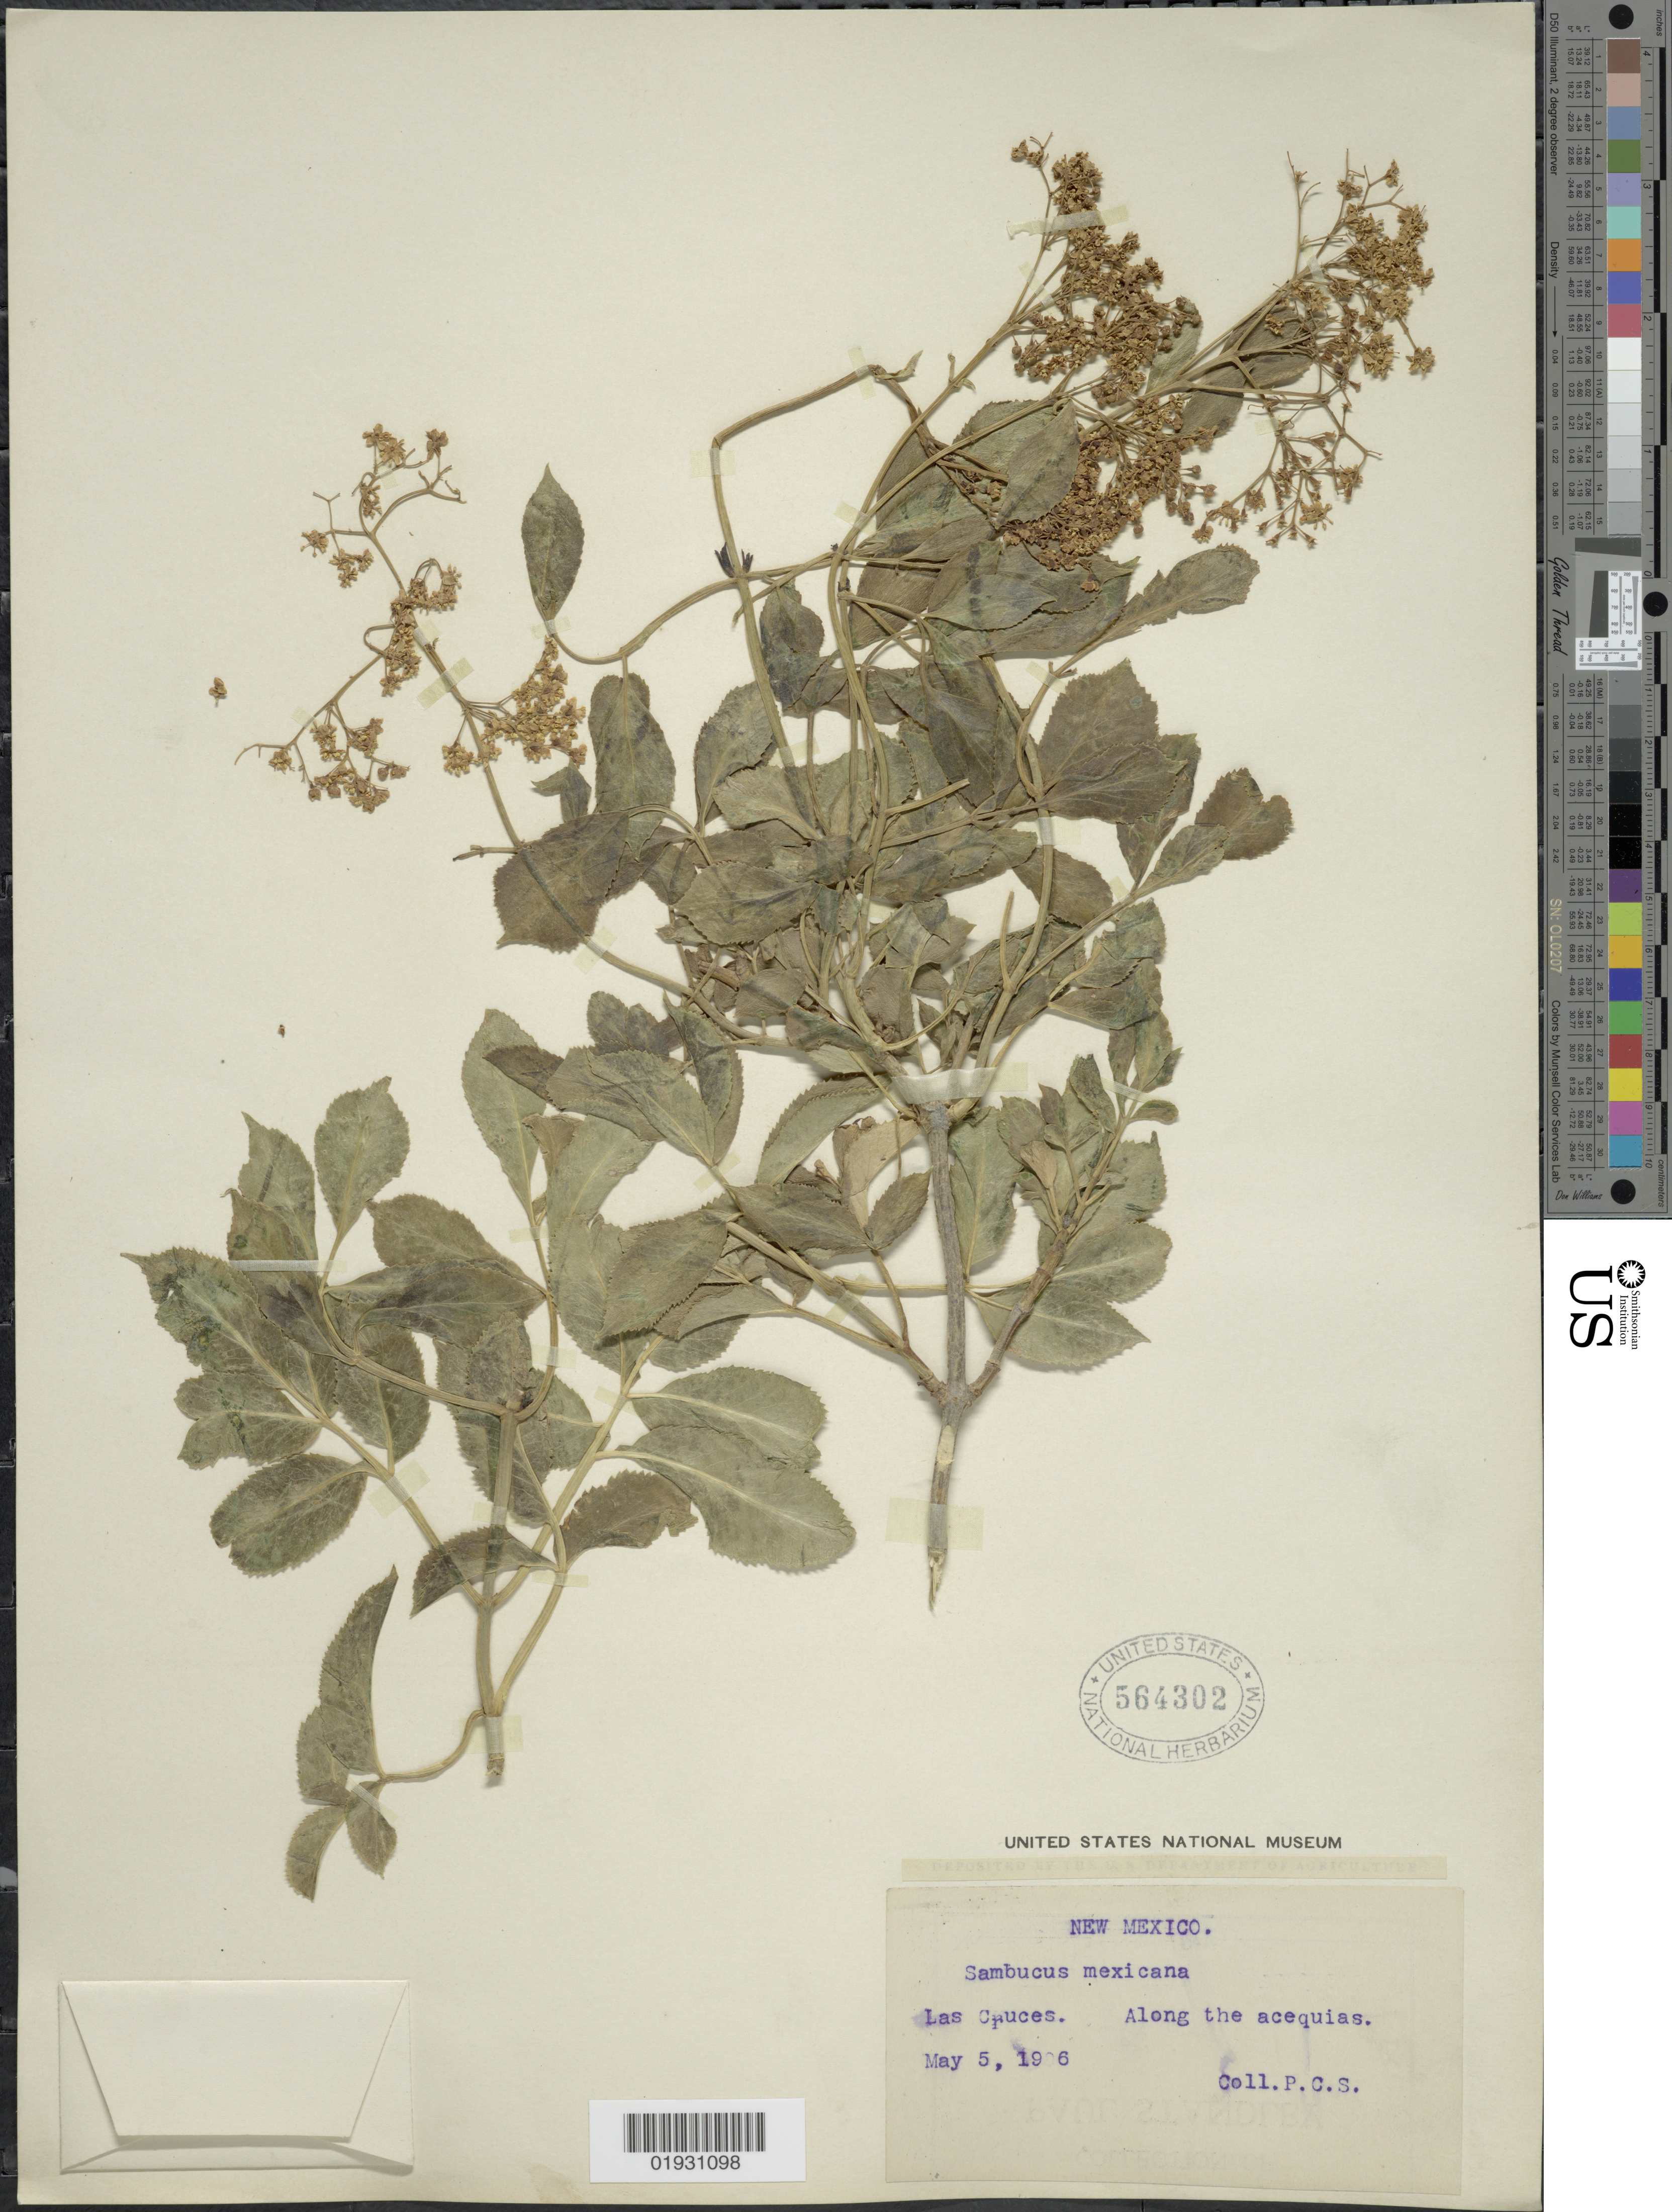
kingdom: Plantae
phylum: Tracheophyta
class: Magnoliopsida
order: Dipsacales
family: Viburnaceae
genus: Sambucus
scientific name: Sambucus mexicana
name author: C. Presl ex DC.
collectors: P. C. S.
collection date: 1906-05-05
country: United States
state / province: New Mexico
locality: Las Cruces. Along the acequias.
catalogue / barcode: US 564302